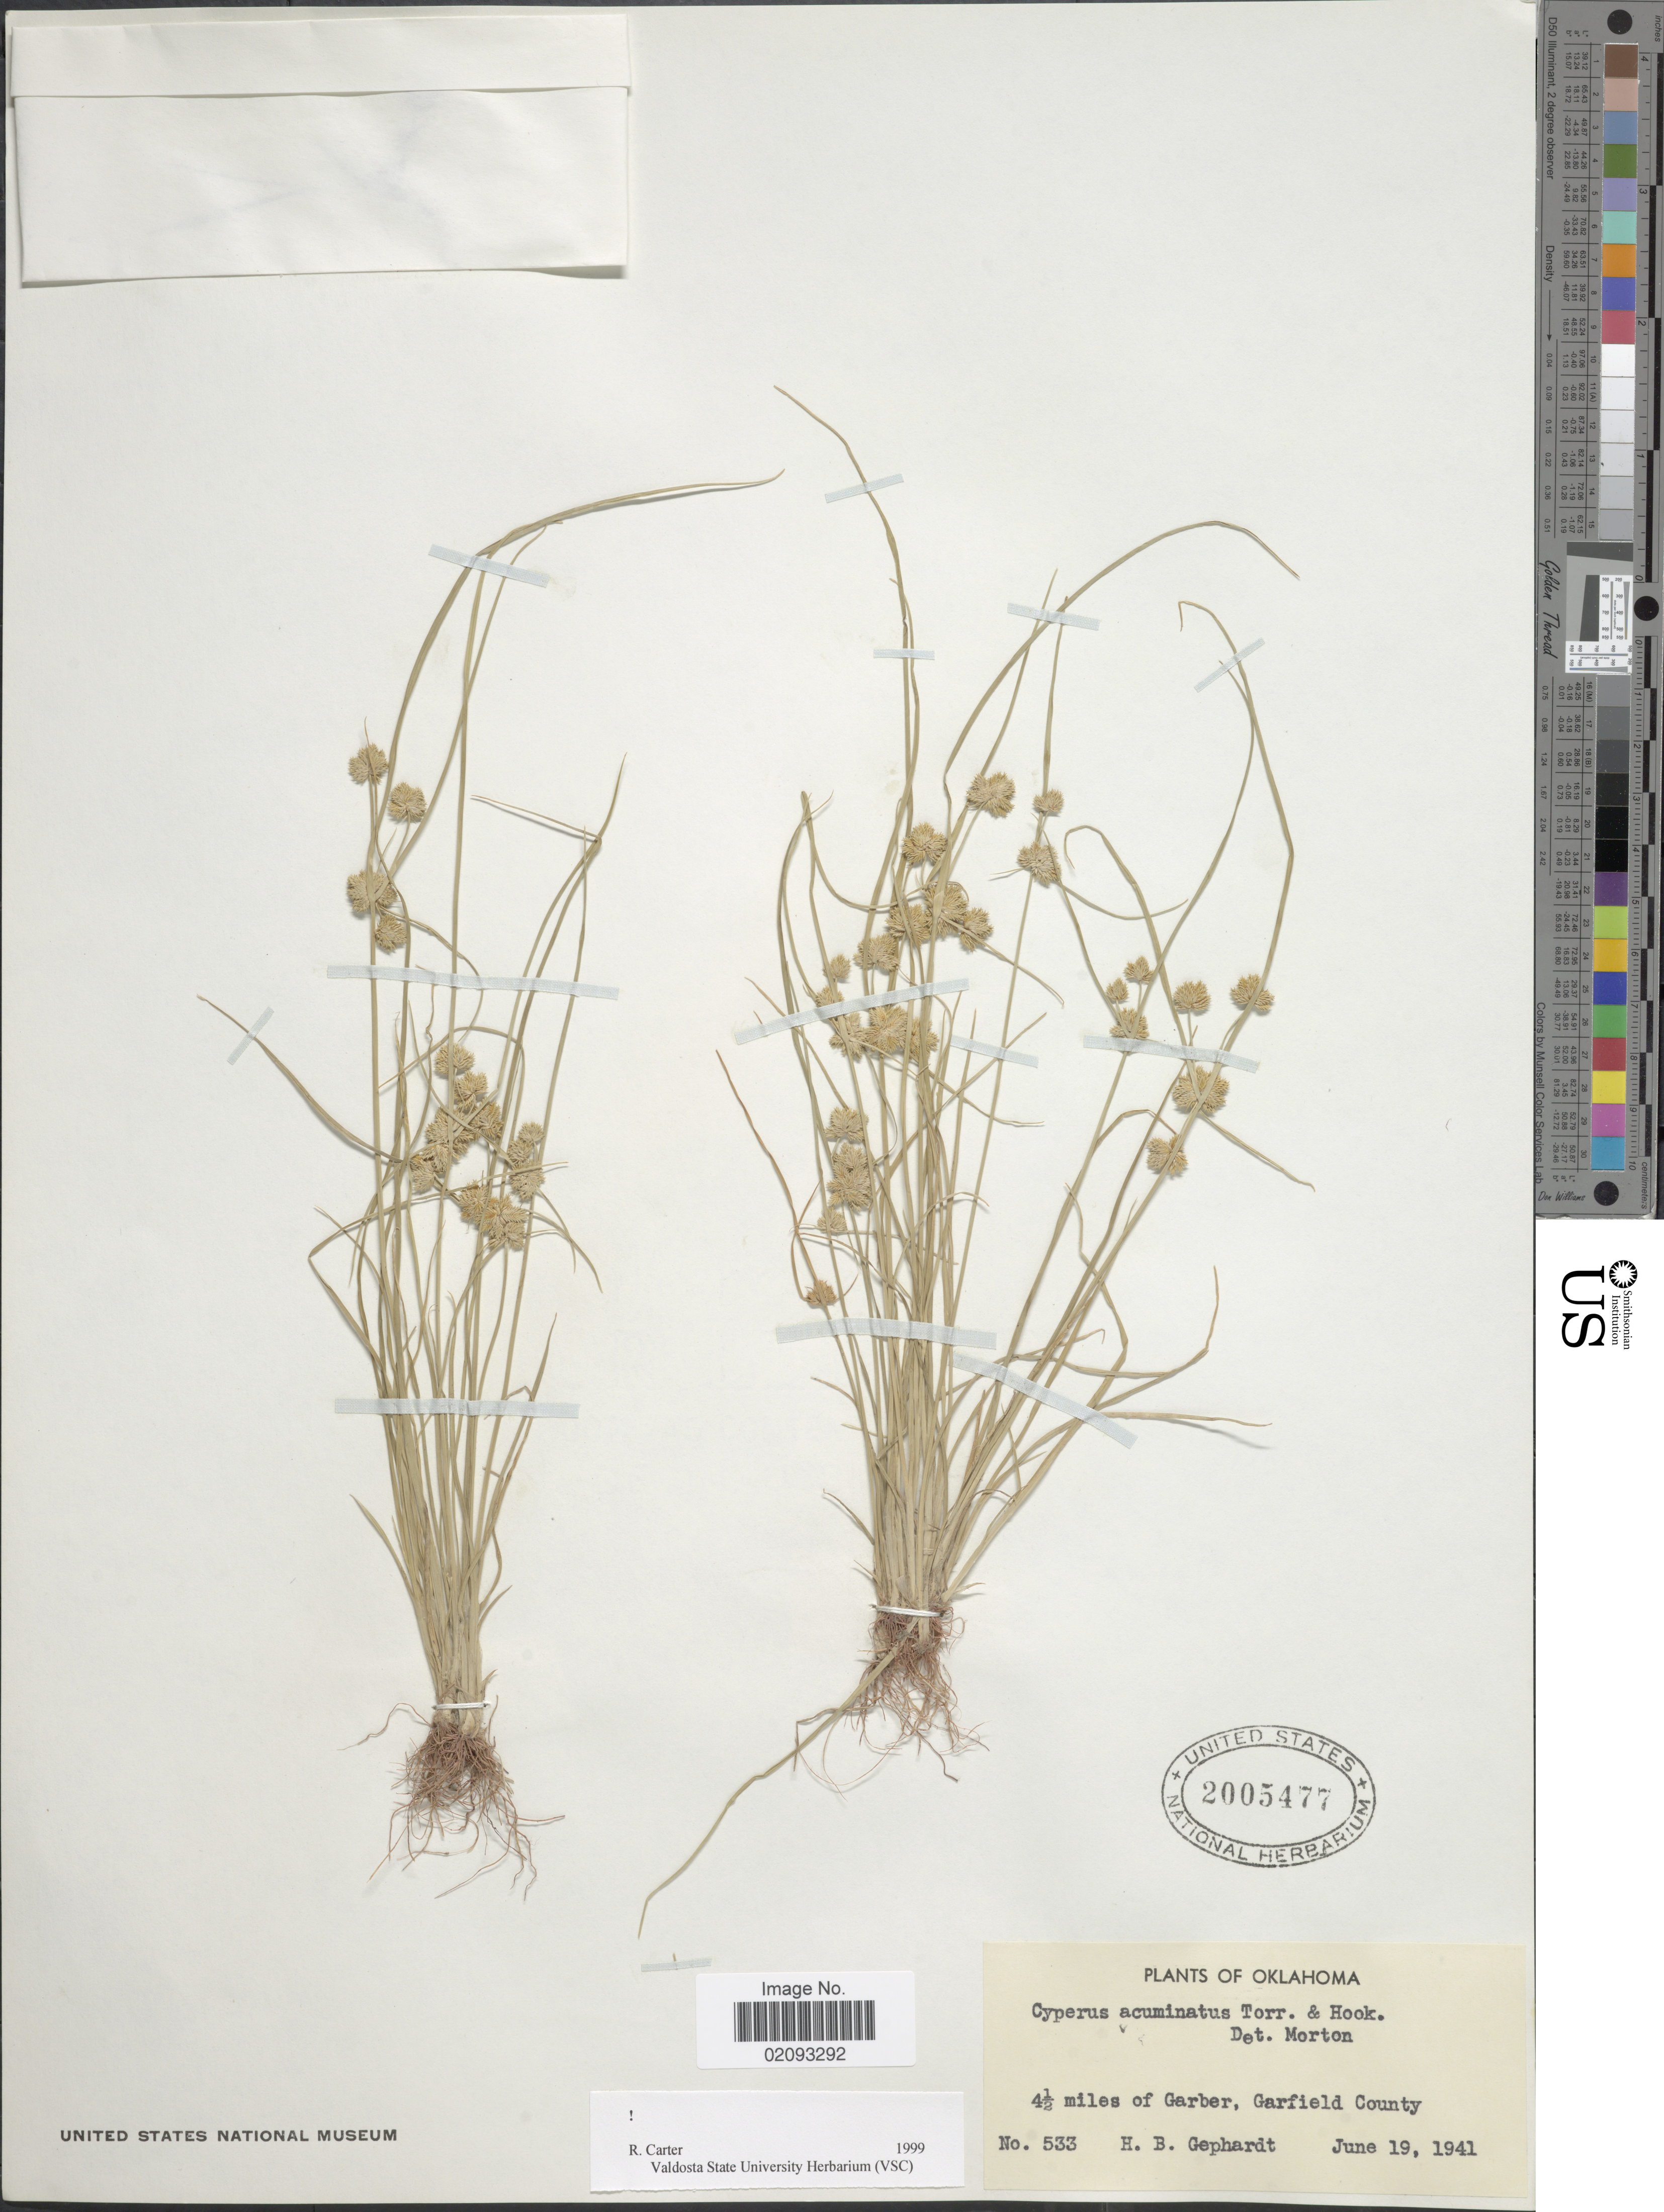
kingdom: Plantae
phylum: Tracheophyta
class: Liliopsida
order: Poales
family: Cyperaceae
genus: Cyperus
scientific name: Cyperus acuminatus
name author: Torr. & Hook.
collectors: H. Gephardt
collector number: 533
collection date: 1941-06-19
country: United States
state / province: Oklahoma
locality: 4½ miles of Garber, Garfield County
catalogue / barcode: US 2005477